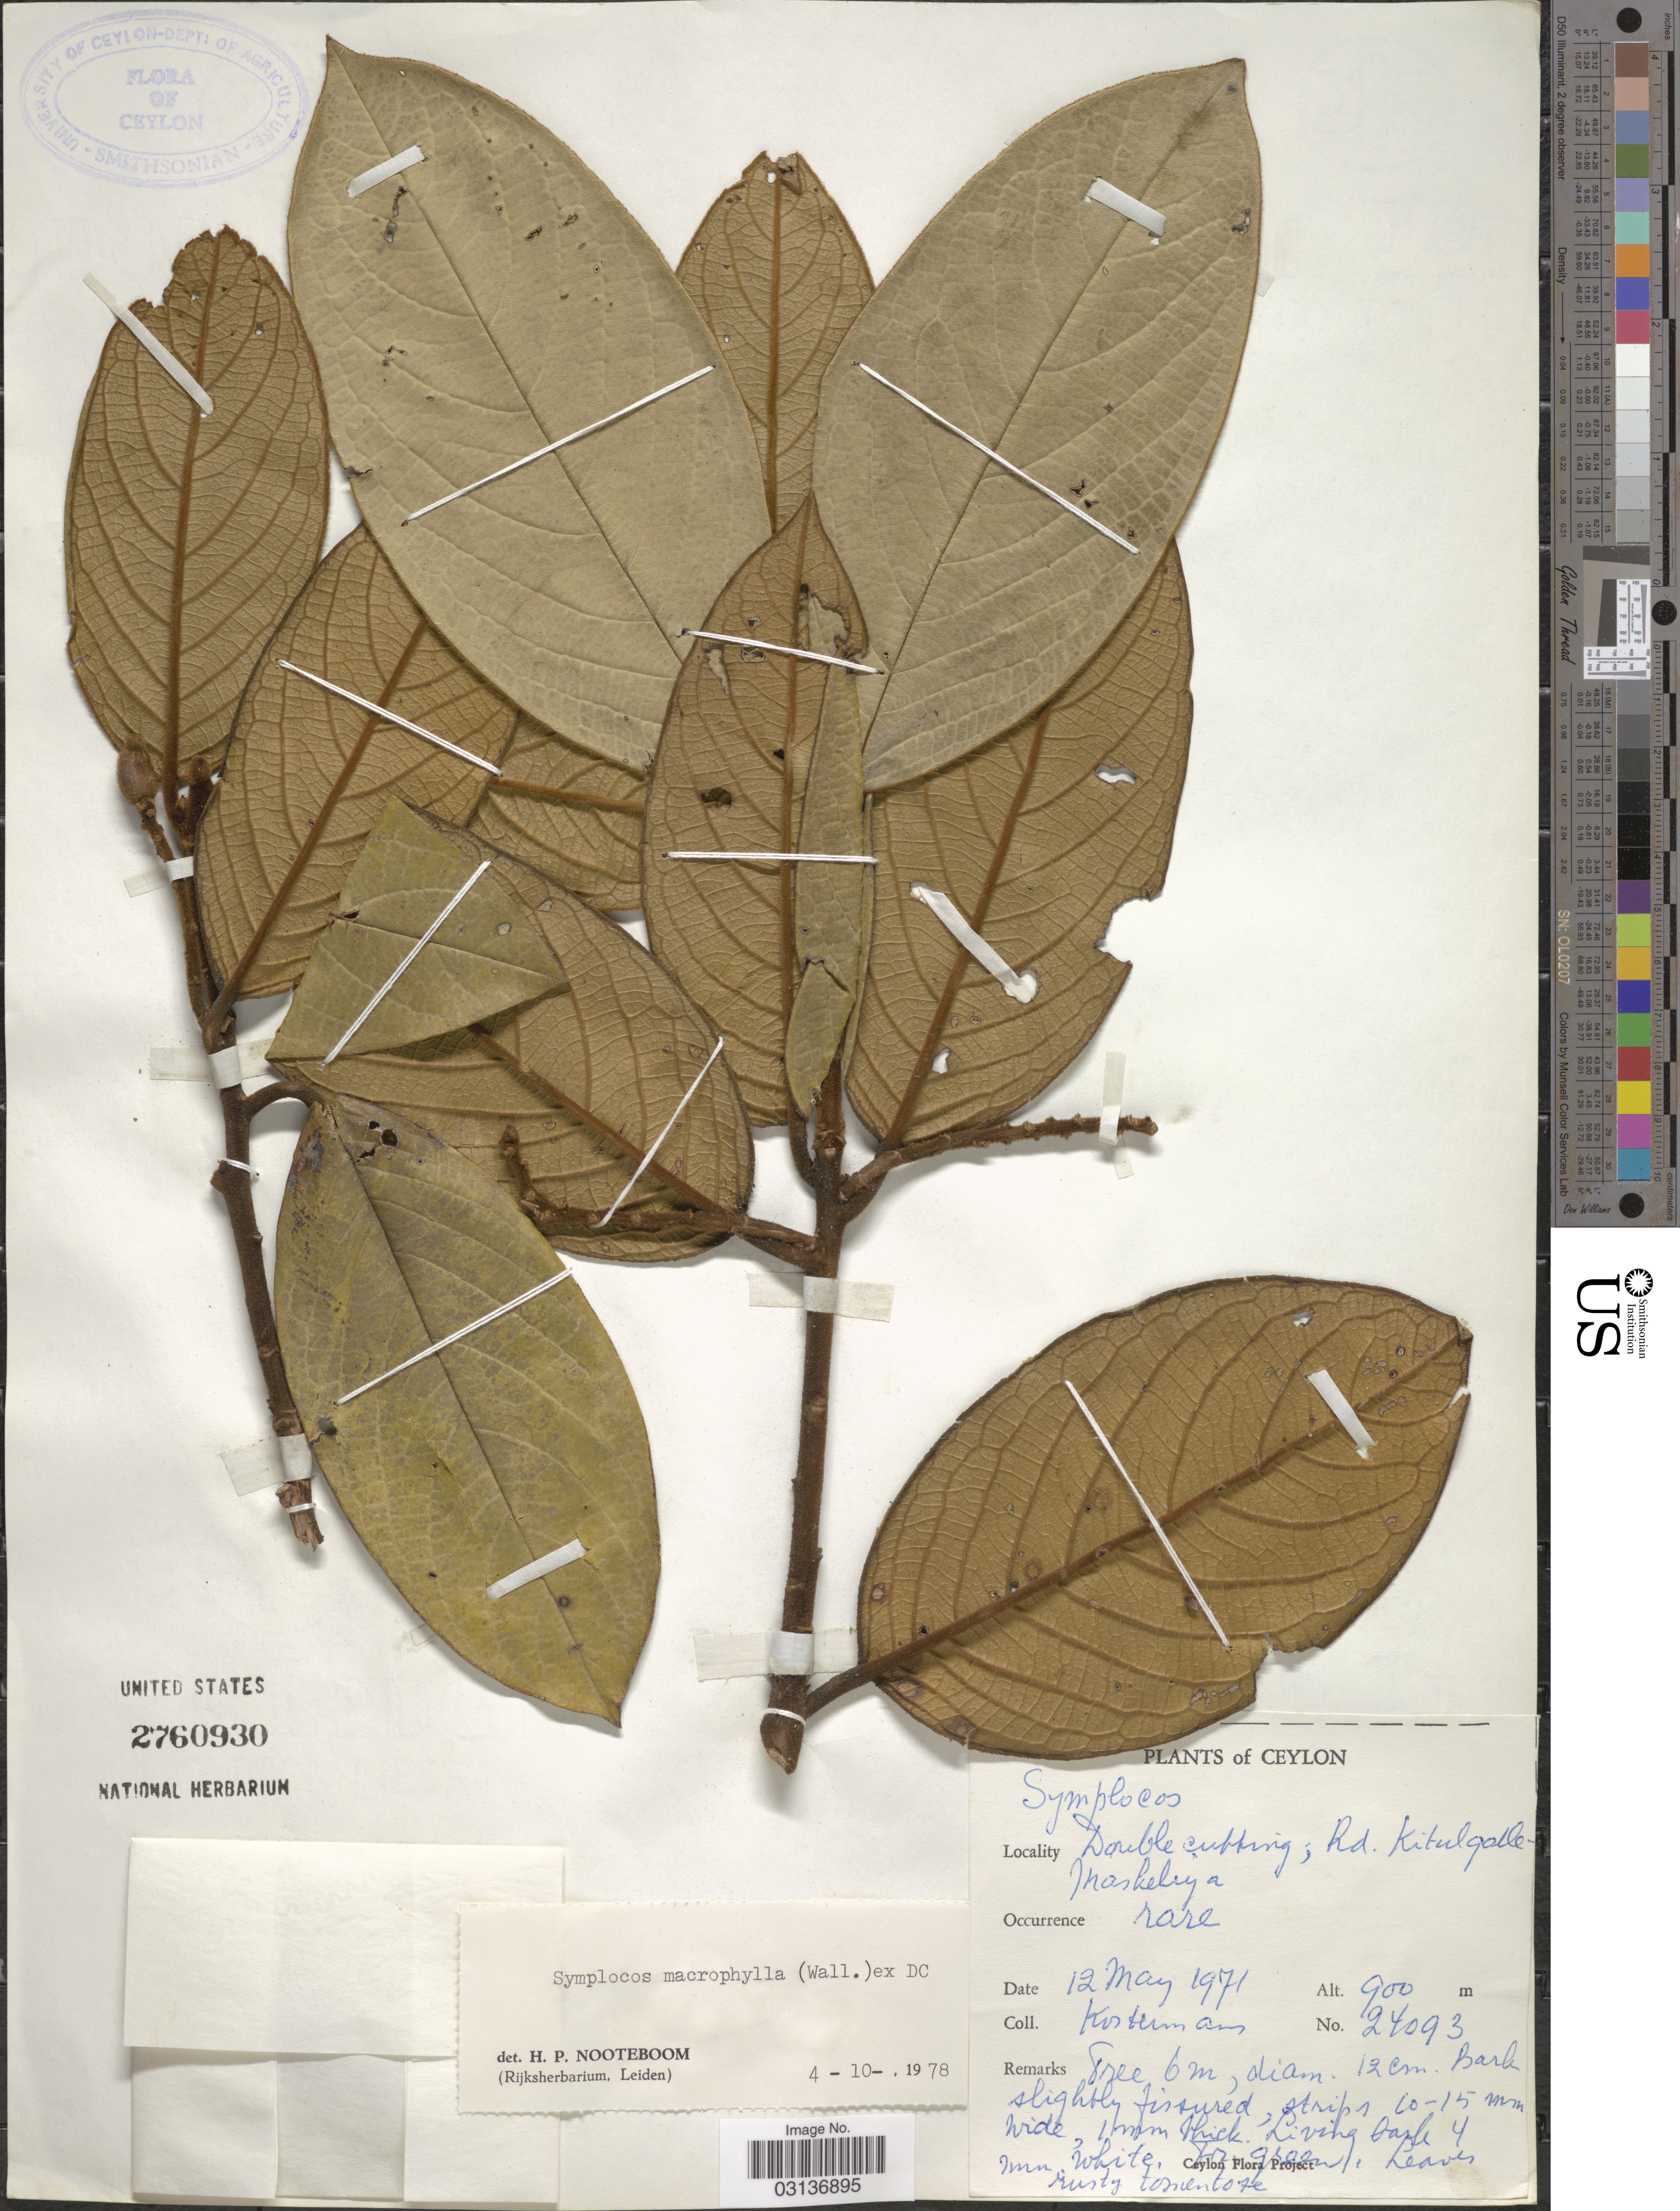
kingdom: Plantae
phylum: Tracheophyta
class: Magnoliopsida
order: Ericales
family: Symplocaceae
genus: Symplocos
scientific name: Symplocos macrophylla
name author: Wall. ex DC.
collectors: Kostermans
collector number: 24093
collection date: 1971-05-12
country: Sri Lanka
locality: Ceylon. Double cutting; Rd. Kitulgalle-Maskeliya.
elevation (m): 900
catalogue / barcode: US 2760930